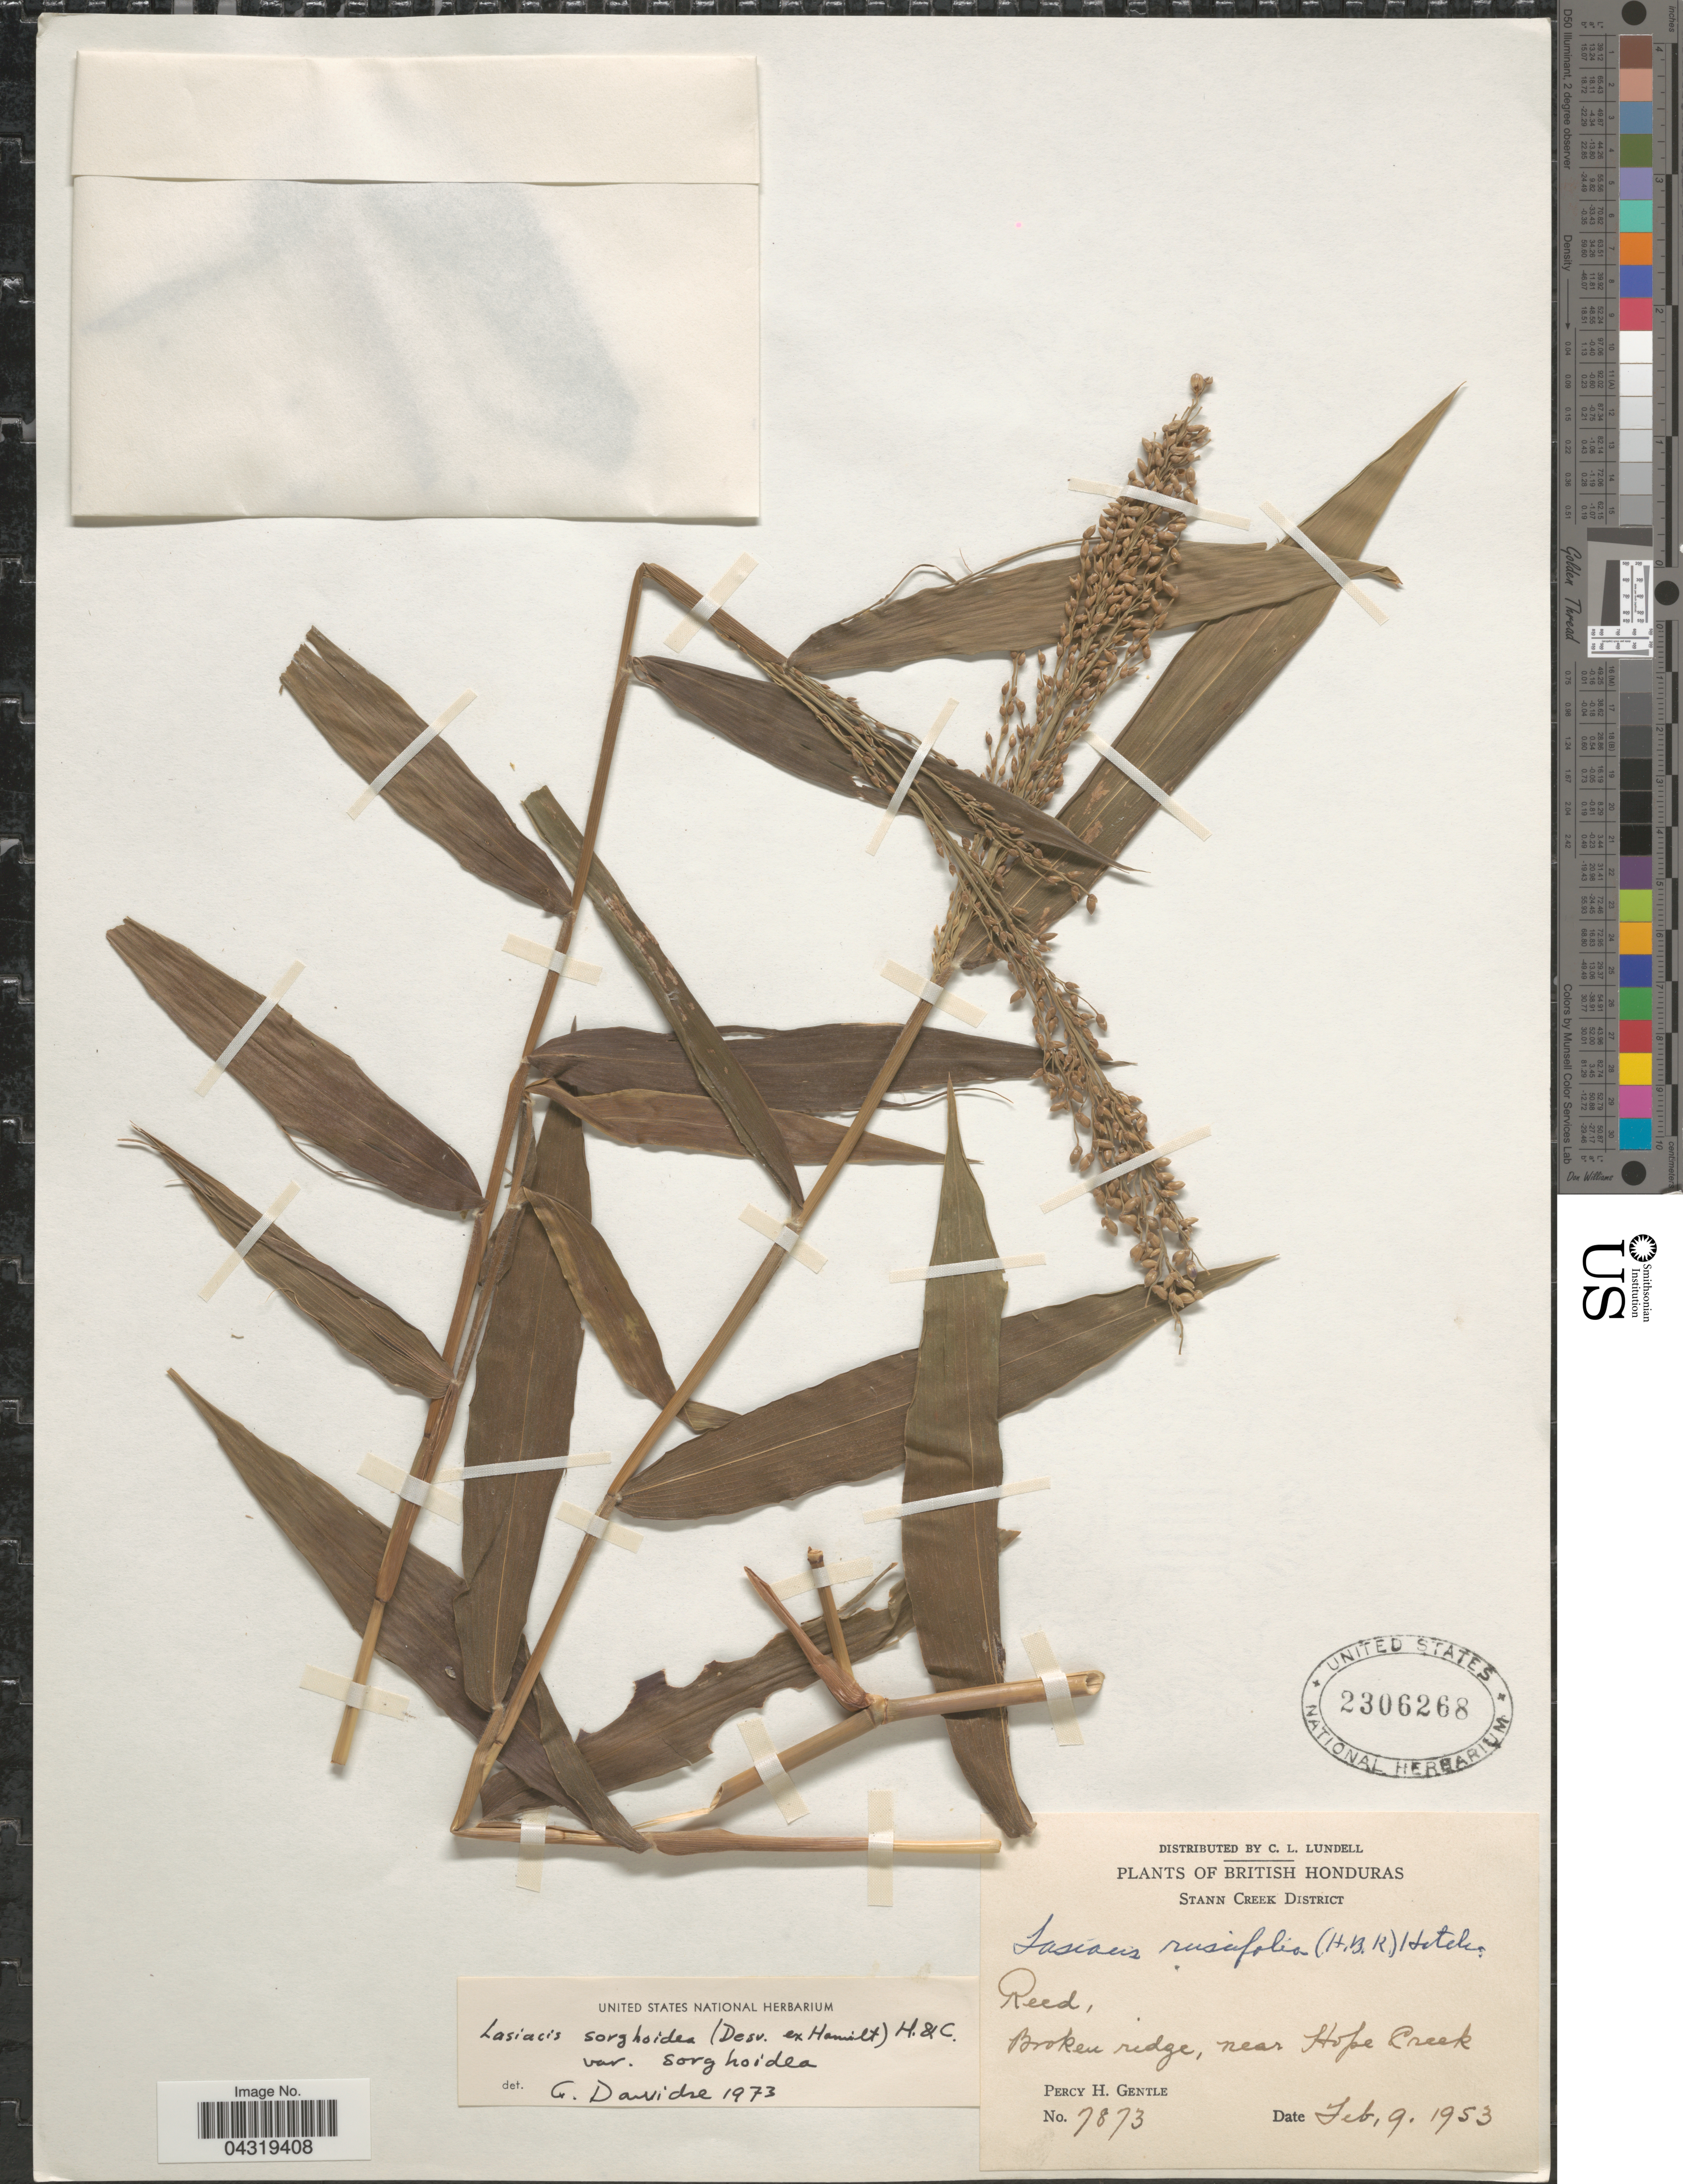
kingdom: Plantae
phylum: Tracheophyta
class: Liliopsida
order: Poales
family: Poaceae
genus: Lasiacis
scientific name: Lasiacis sorghoidea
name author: (Desv. ex Ham.) Hitchc. & Chase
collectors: P. H. Gentle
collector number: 7873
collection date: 1953-02-09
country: Belize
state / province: Stann Creek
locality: British Honduras. Stann Creek District. Broke ridge, near Hope Creek.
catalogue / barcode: US 2306268